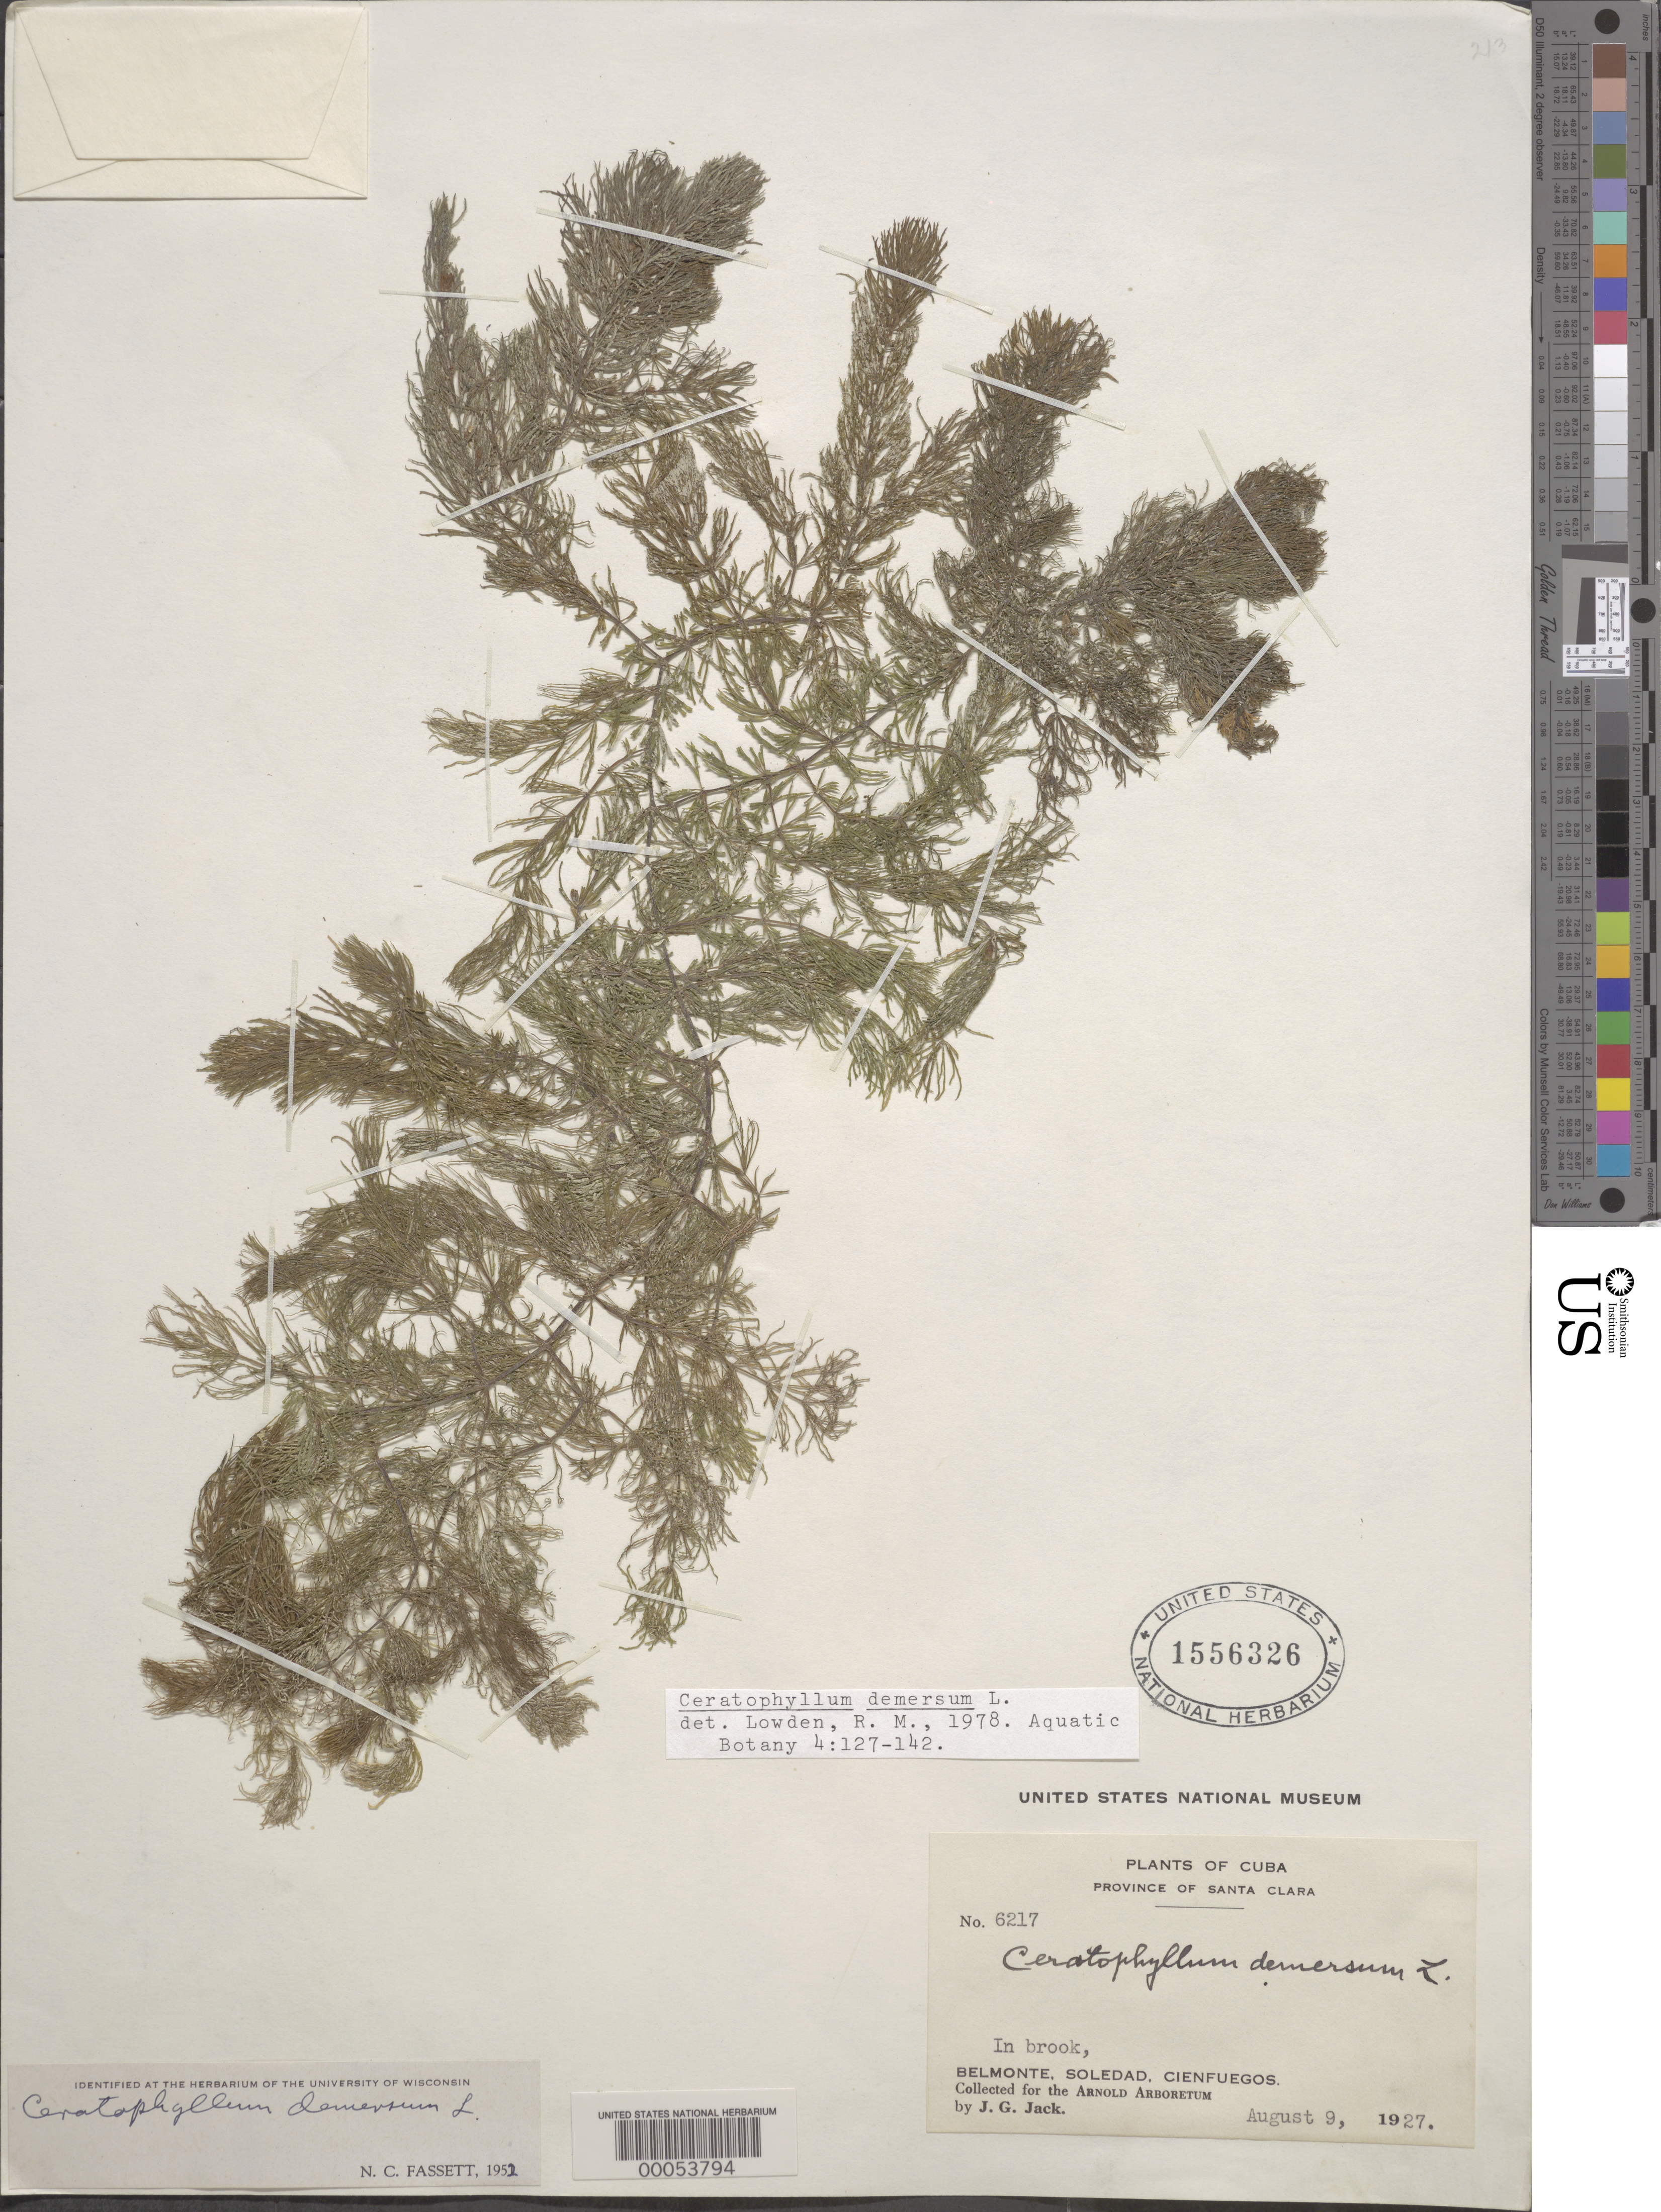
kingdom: Plantae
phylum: Tracheophyta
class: Magnoliopsida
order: Ceratophyllales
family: Ceratophyllaceae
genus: Ceratophyllum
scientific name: Ceratophyllum demersum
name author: L.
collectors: J. G. Jack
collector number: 6217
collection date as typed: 09 Aug 1927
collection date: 1927-08-09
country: Cuba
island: Greater Antilles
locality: Belmonte, Soledad, Cienfuegos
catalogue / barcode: US 1556326